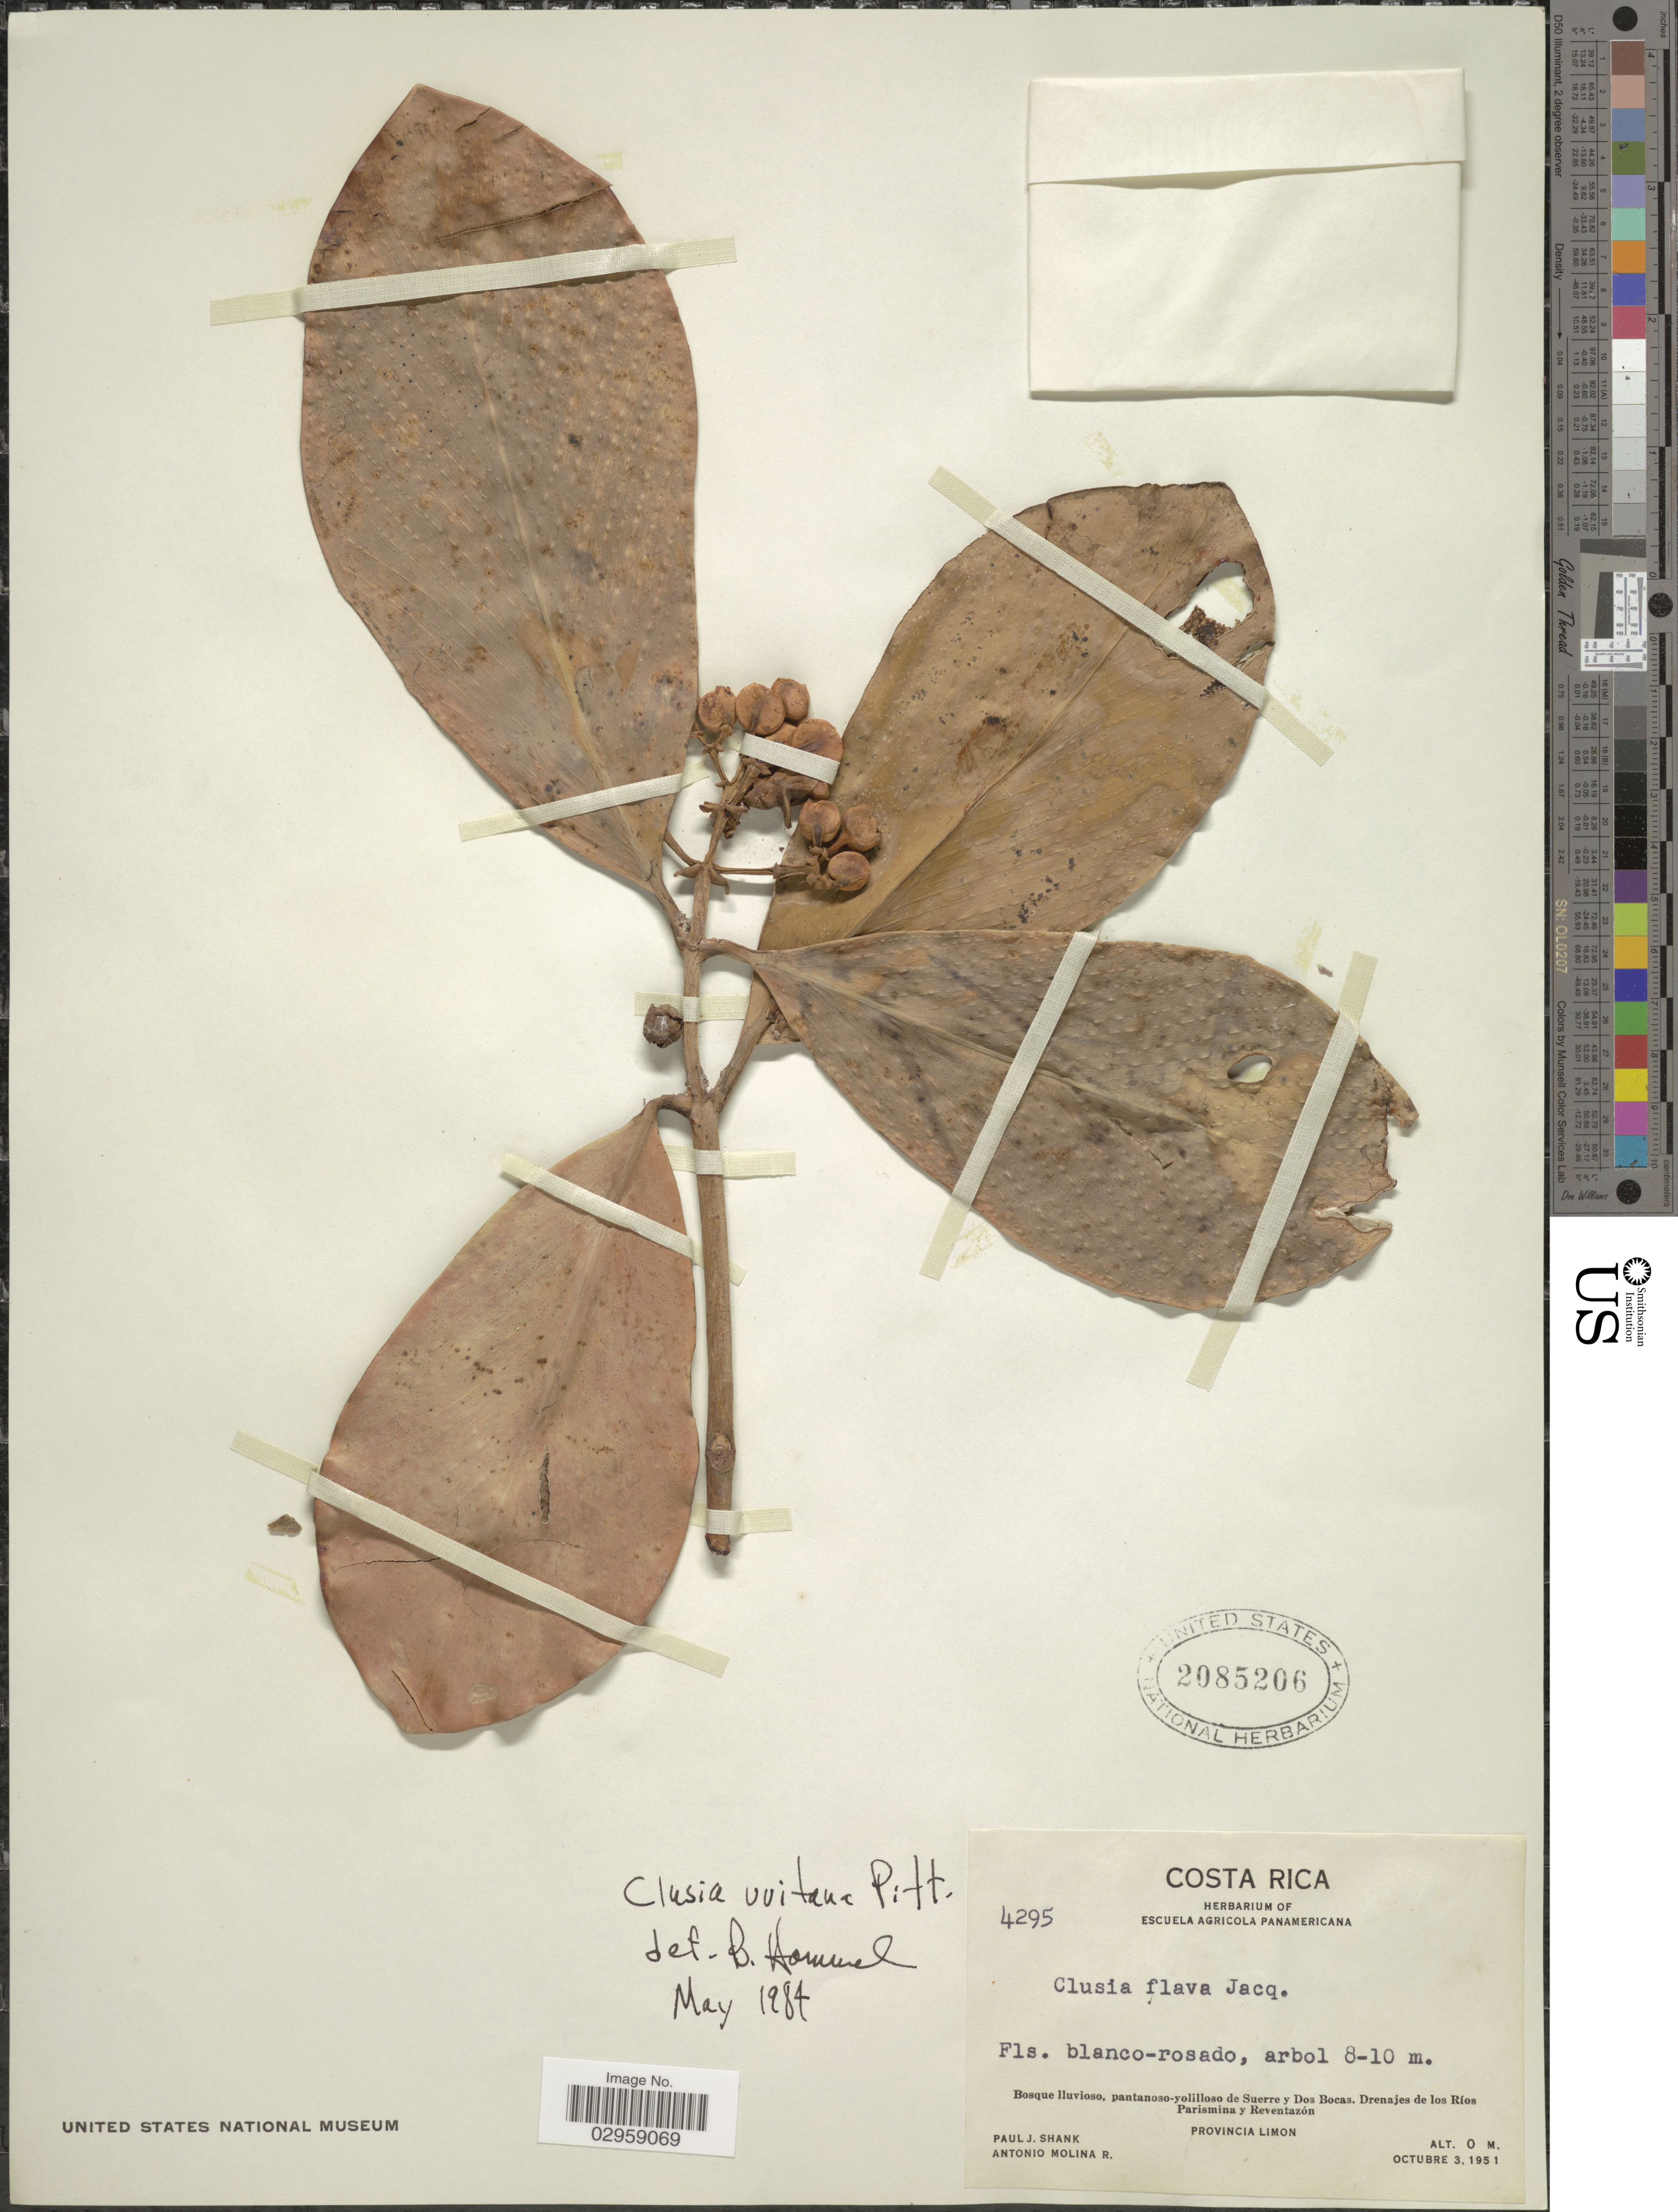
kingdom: Plantae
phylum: Tracheophyta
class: Magnoliopsida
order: Malpighiales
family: Clusiaceae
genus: Clusia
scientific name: Clusia uvitana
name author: Pittier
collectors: P. J. Shank & A. Molina R.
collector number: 4295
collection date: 1951-10-03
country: Costa Rica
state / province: Limón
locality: Pantanoso-yolilloso de Suerre y Dos Bocas, Drenajes de los Ríos Parasmina y Reventazón.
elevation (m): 0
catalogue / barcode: US 2085206